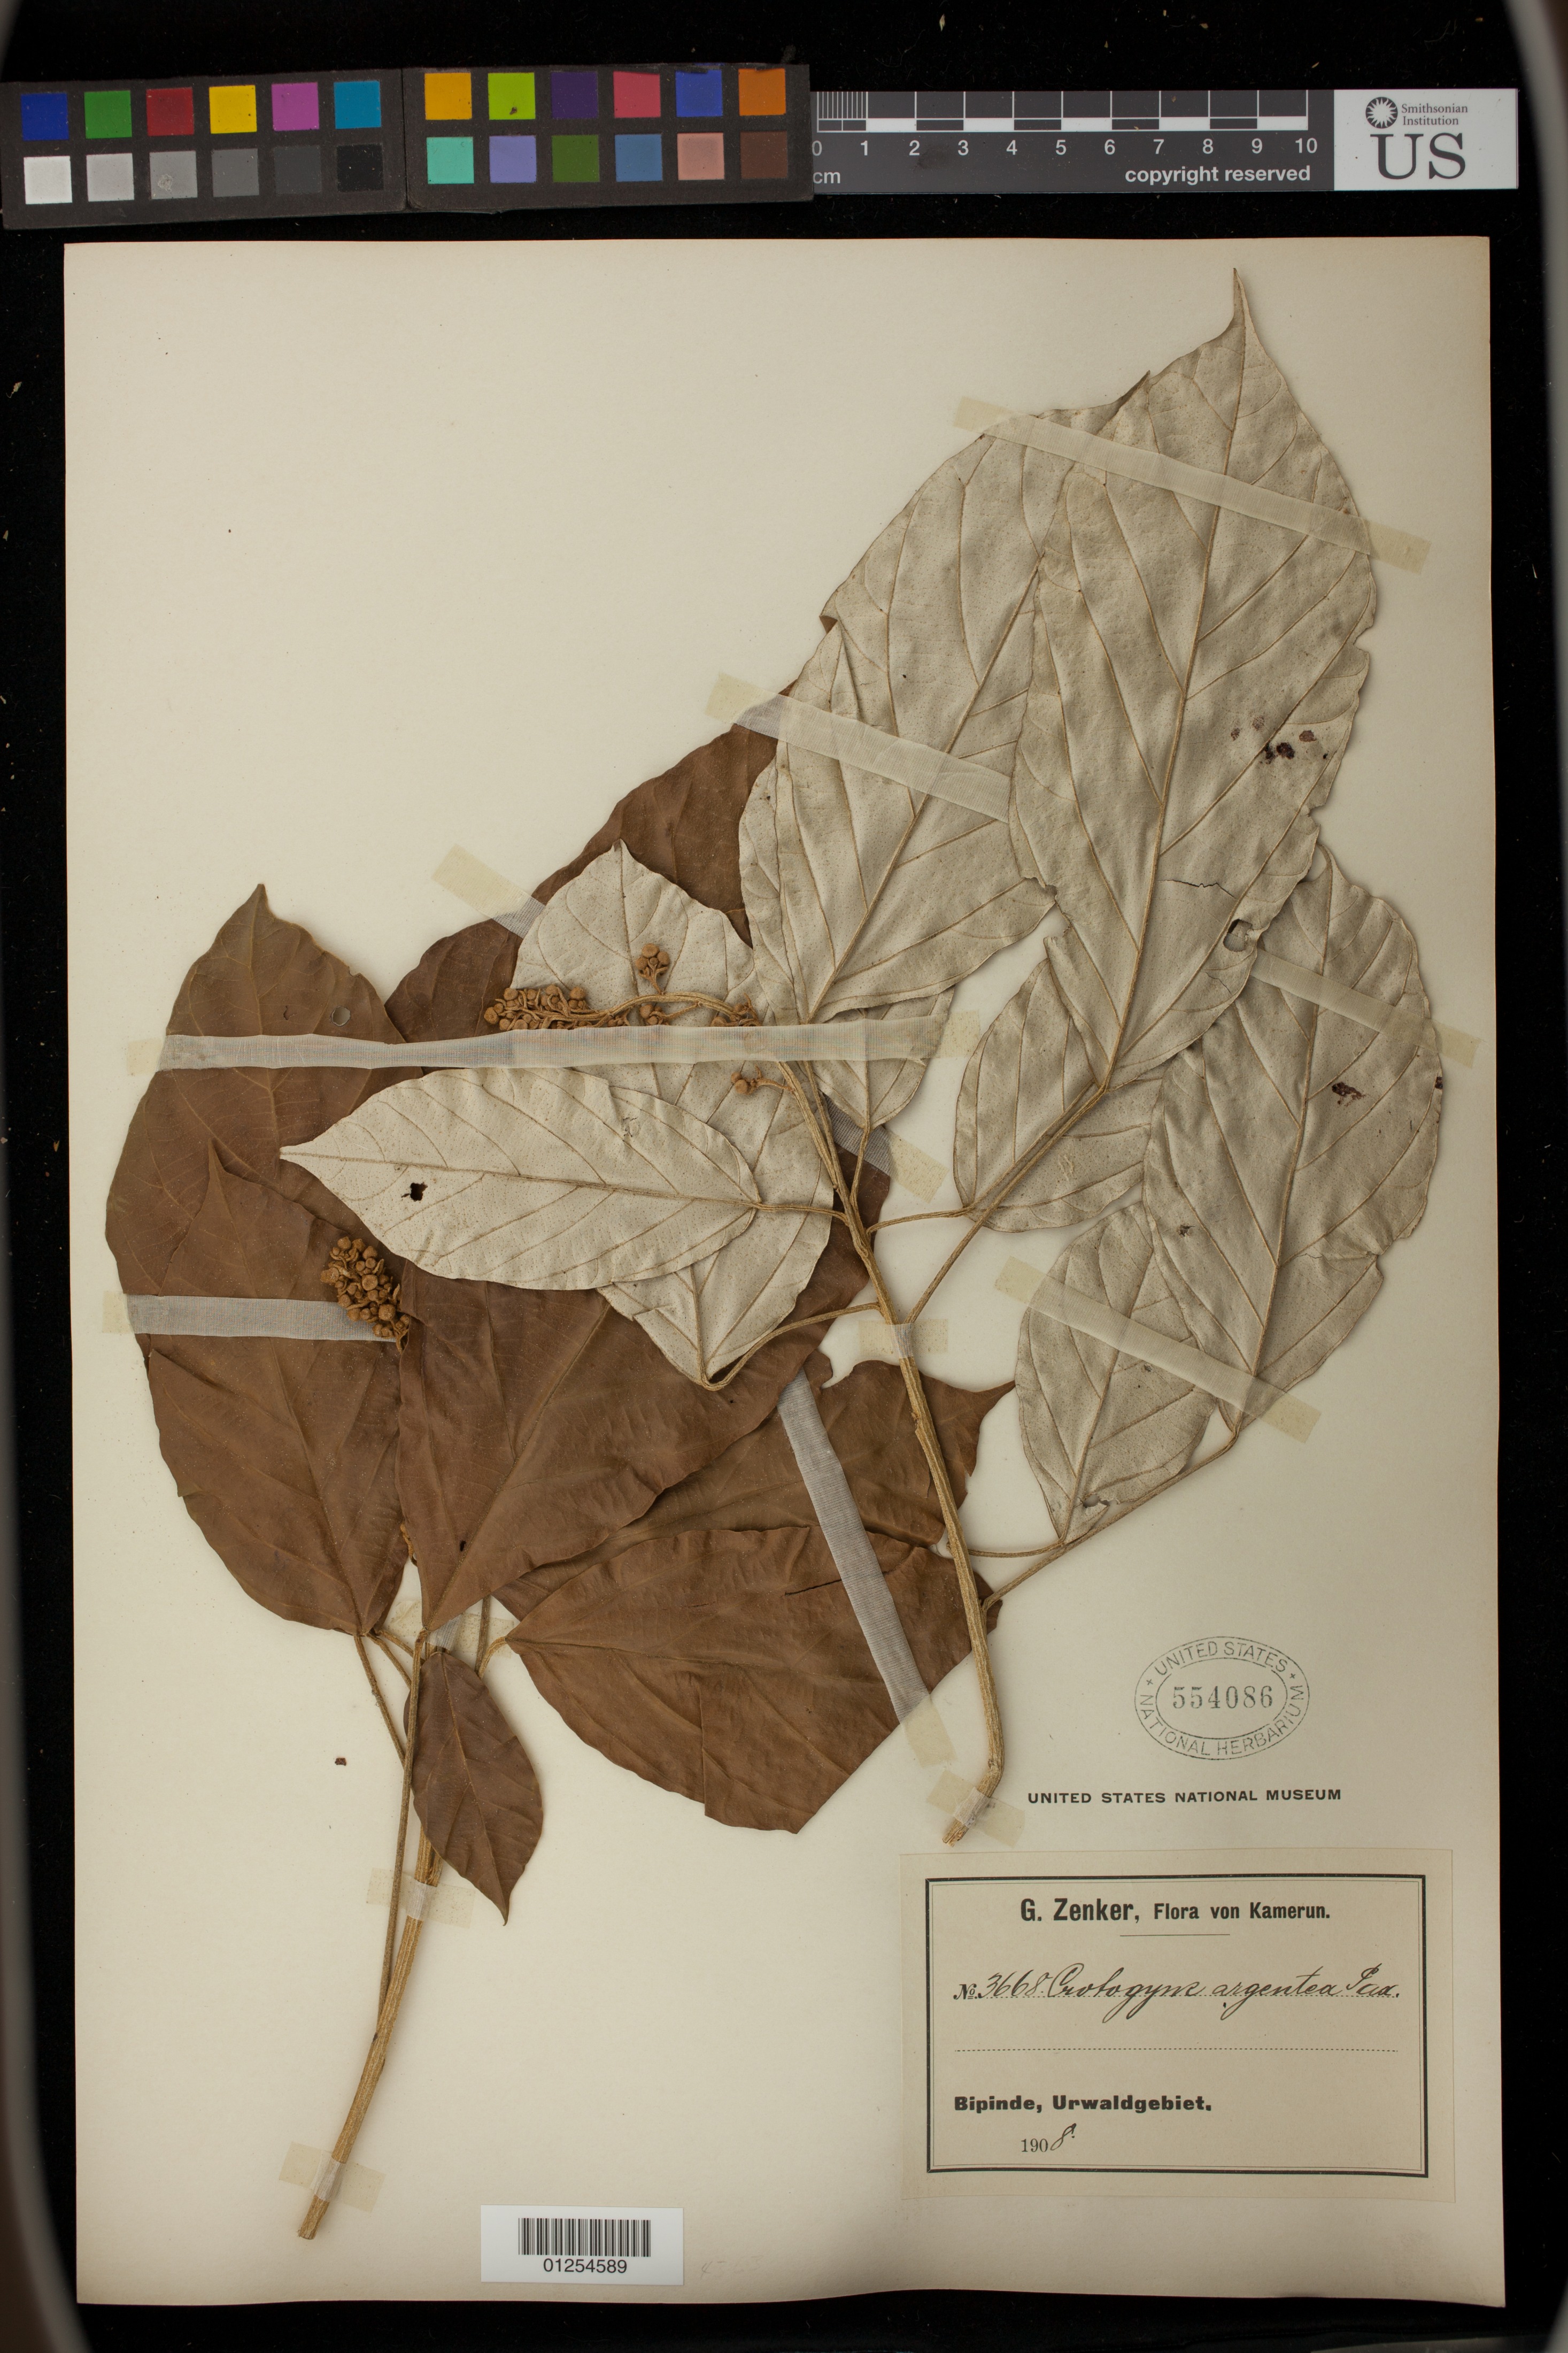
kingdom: Plantae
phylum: Tracheophyta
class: Magnoliopsida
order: Malpighiales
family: Euphorbiaceae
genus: Cyrtogonone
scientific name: Cyrtogonone argentea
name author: (Pax) Prain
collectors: G. A. Zenker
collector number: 3668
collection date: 1908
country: Cameroon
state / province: Sud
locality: Bipinde, Urwaldgebiet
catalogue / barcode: US 554086